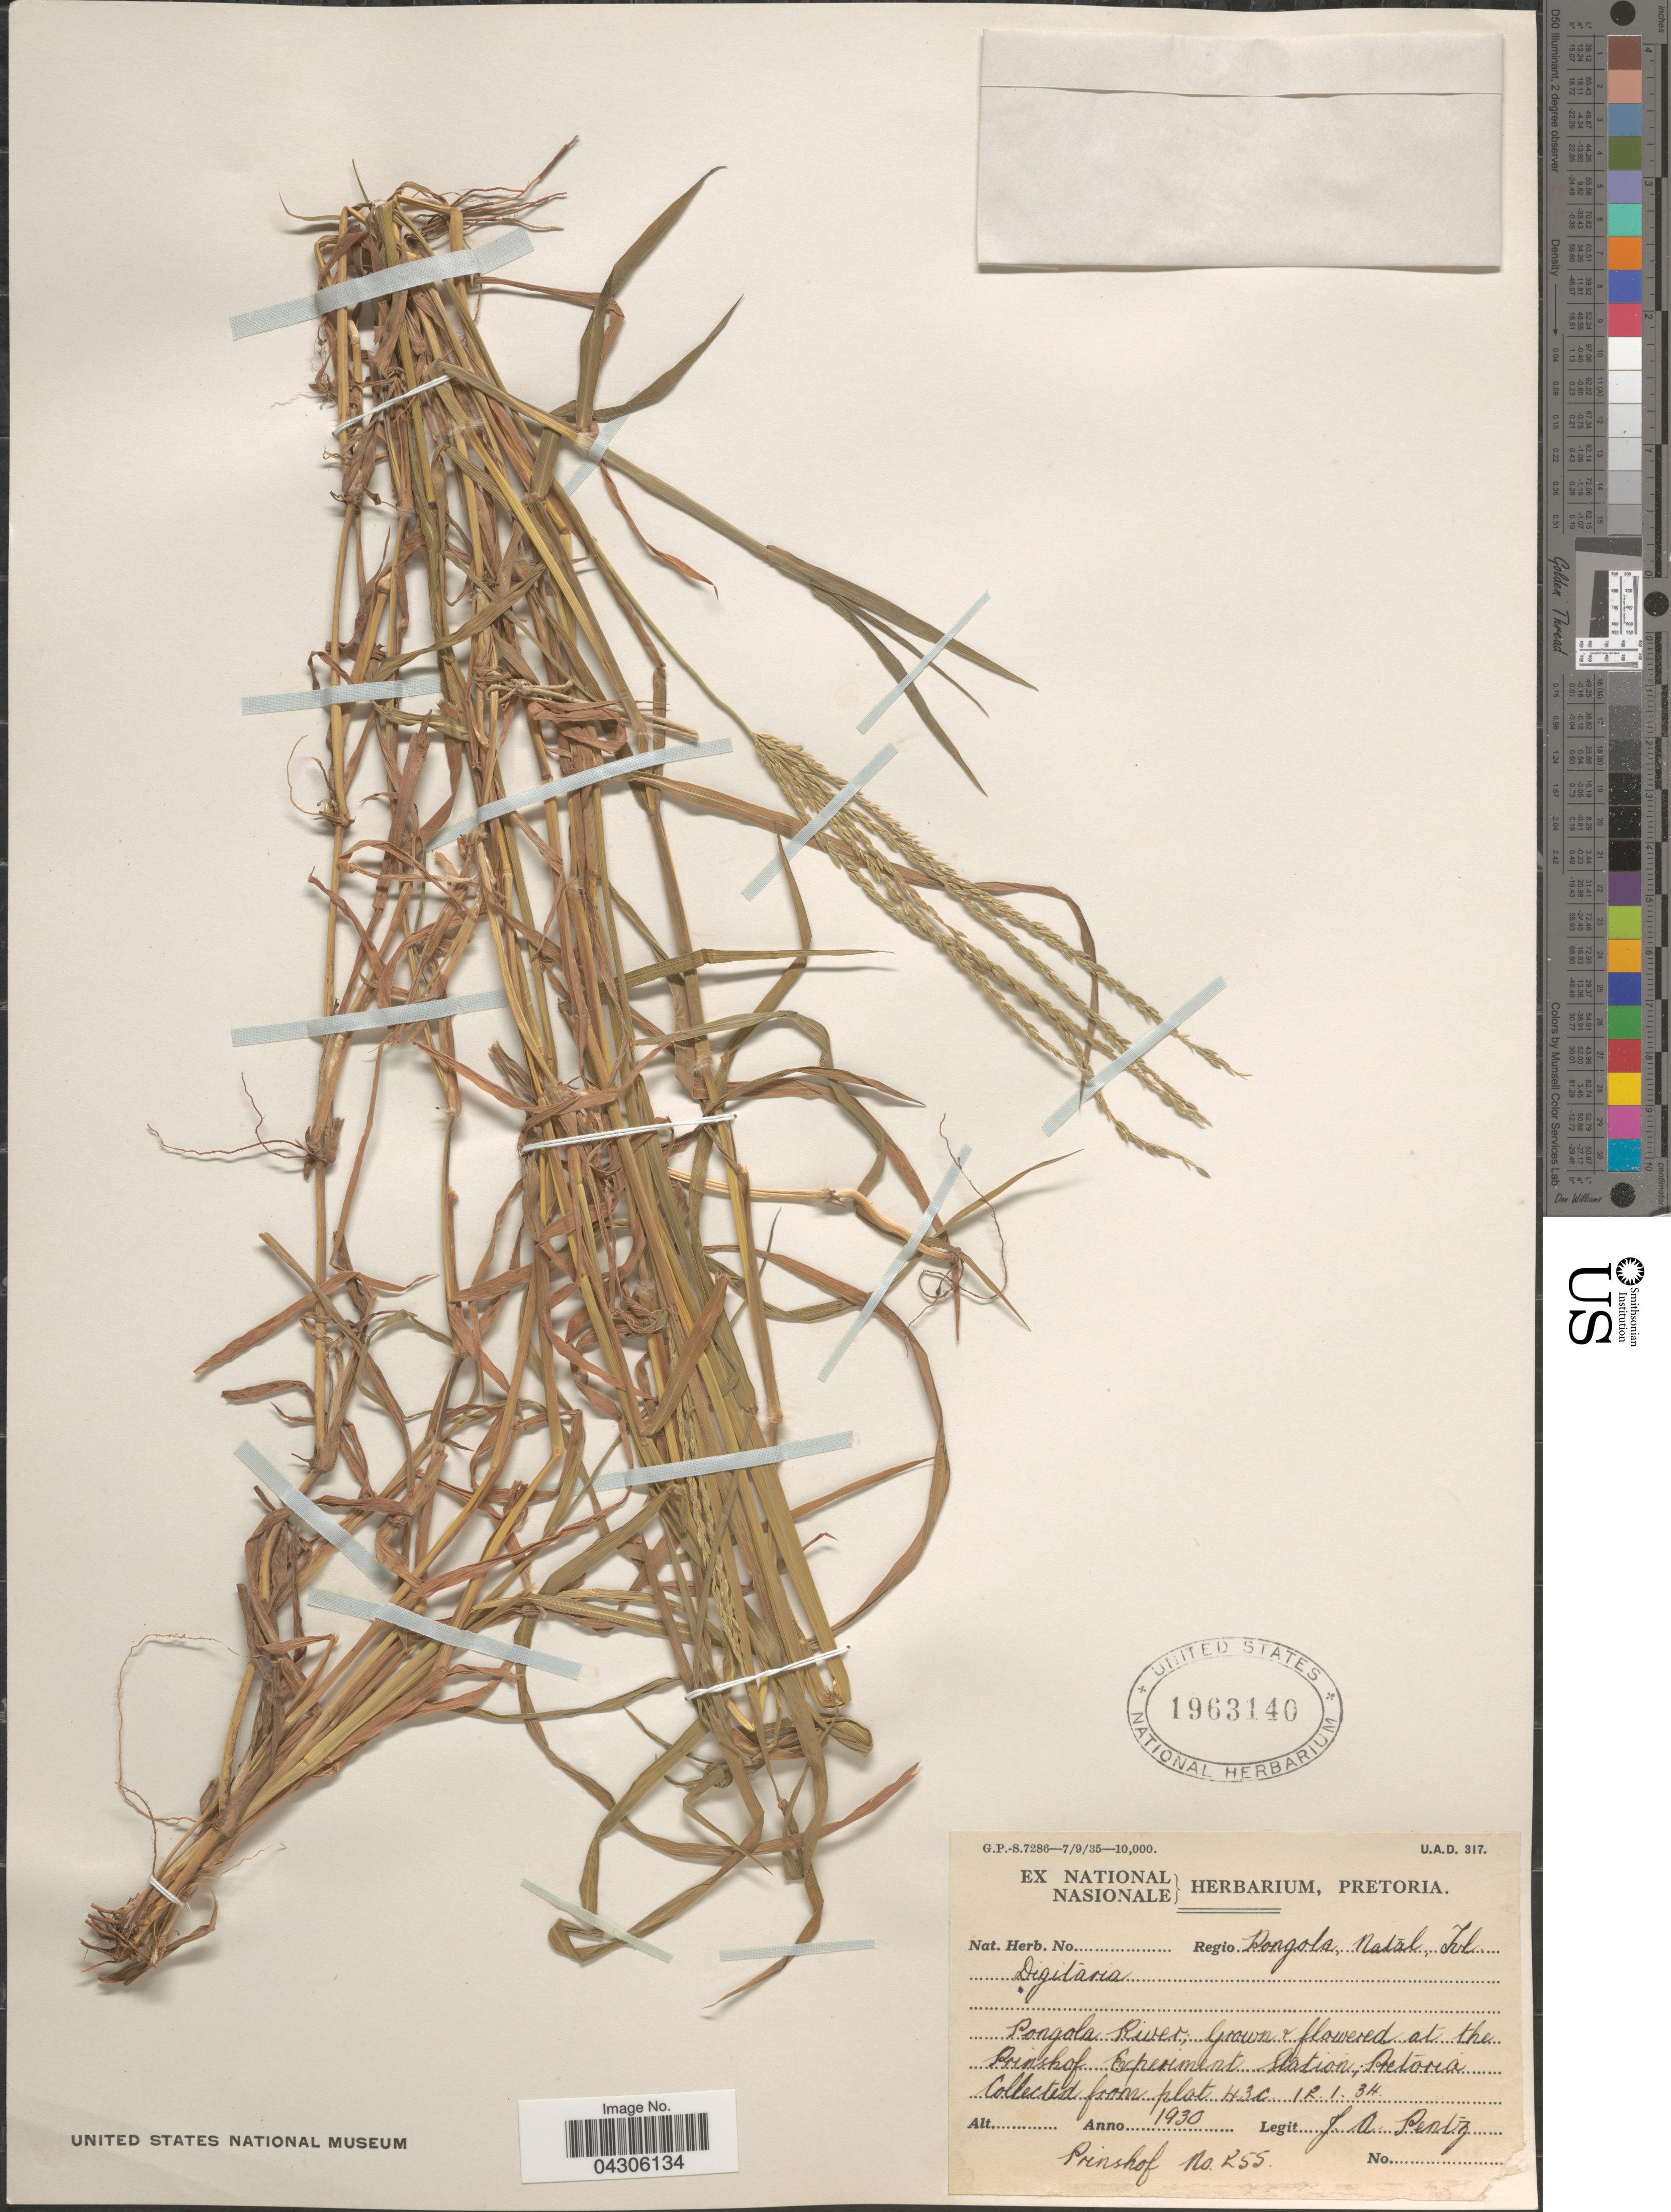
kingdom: Plantae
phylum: Tracheophyta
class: Liliopsida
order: Poales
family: Poaceae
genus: Digitaria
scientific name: Digitaria sp.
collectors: J. Pentz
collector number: R55*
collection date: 1930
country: South Africa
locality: Grown & flowered at the Prinshof Experiment Station, Pretoria.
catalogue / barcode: US 1963140